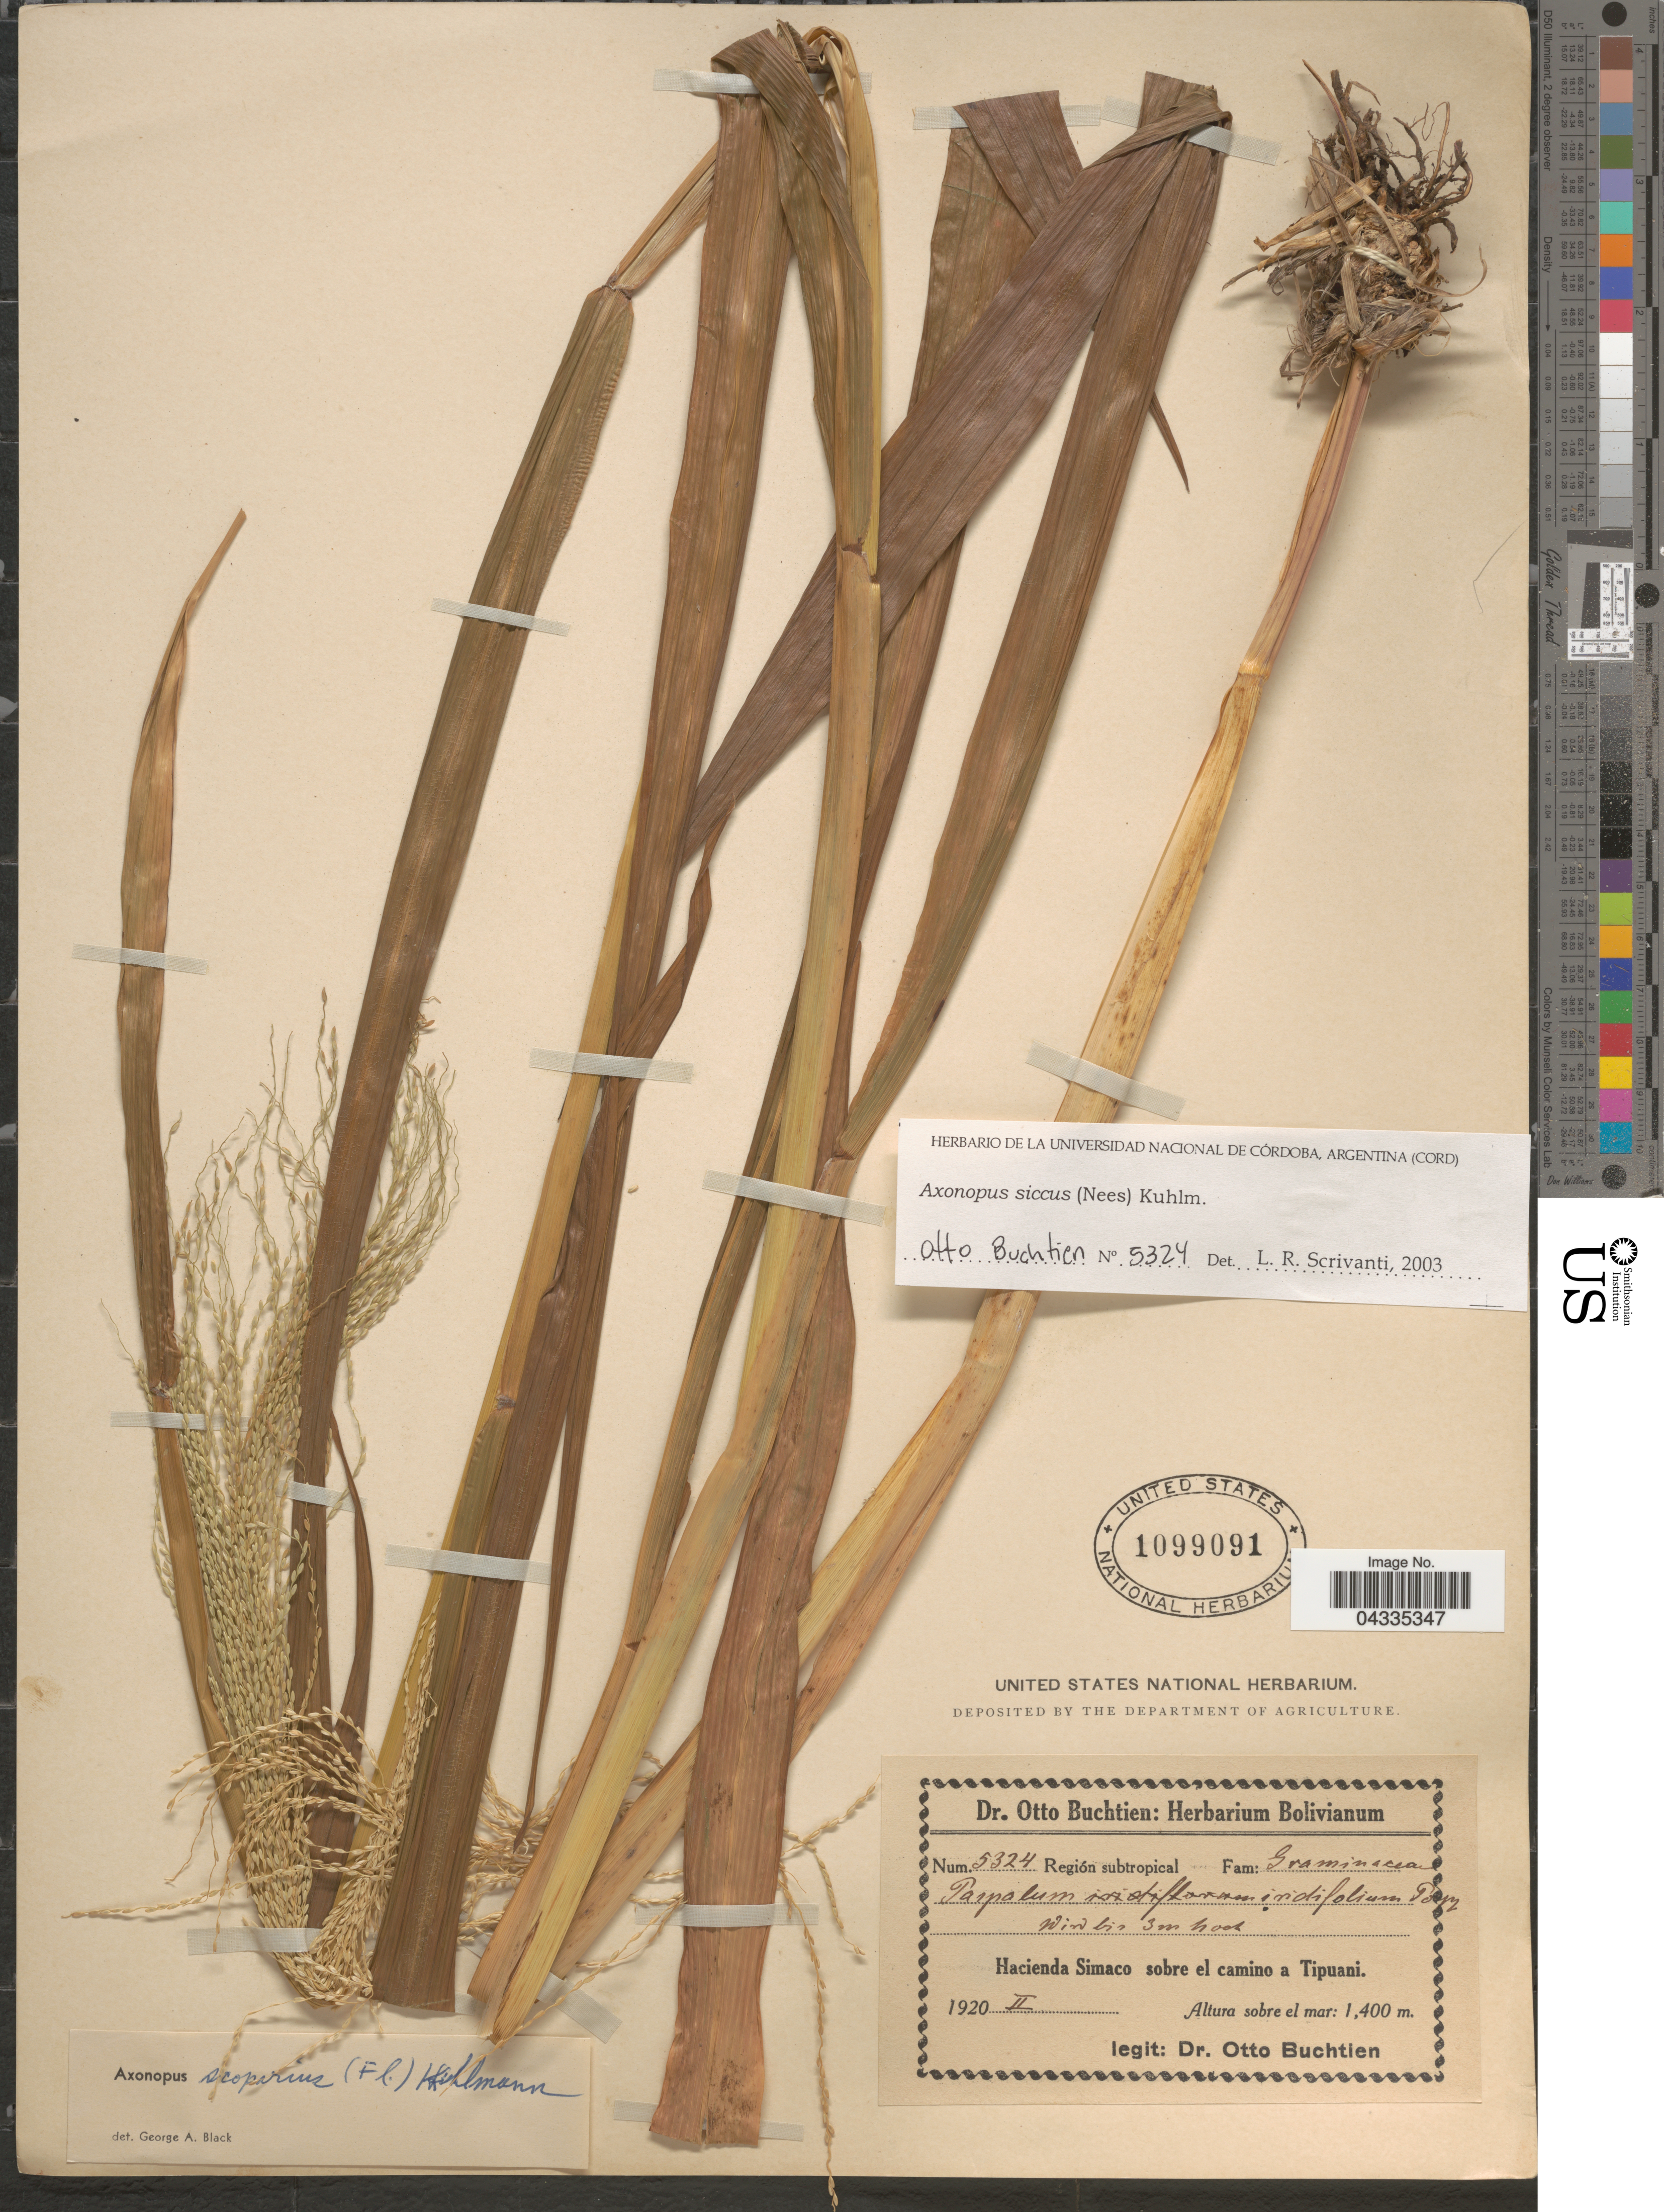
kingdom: Plantae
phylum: Tracheophyta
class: Liliopsida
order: Poales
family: Poaceae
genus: Axonopus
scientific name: Axonopus siccus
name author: (Nees) Kuhlm.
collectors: O. Buchtien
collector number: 5324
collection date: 1920-02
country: Bolivia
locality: Hacienda Simaco sobre el camino a Tipuani. Región subtropical.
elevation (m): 1400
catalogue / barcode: US 1099091